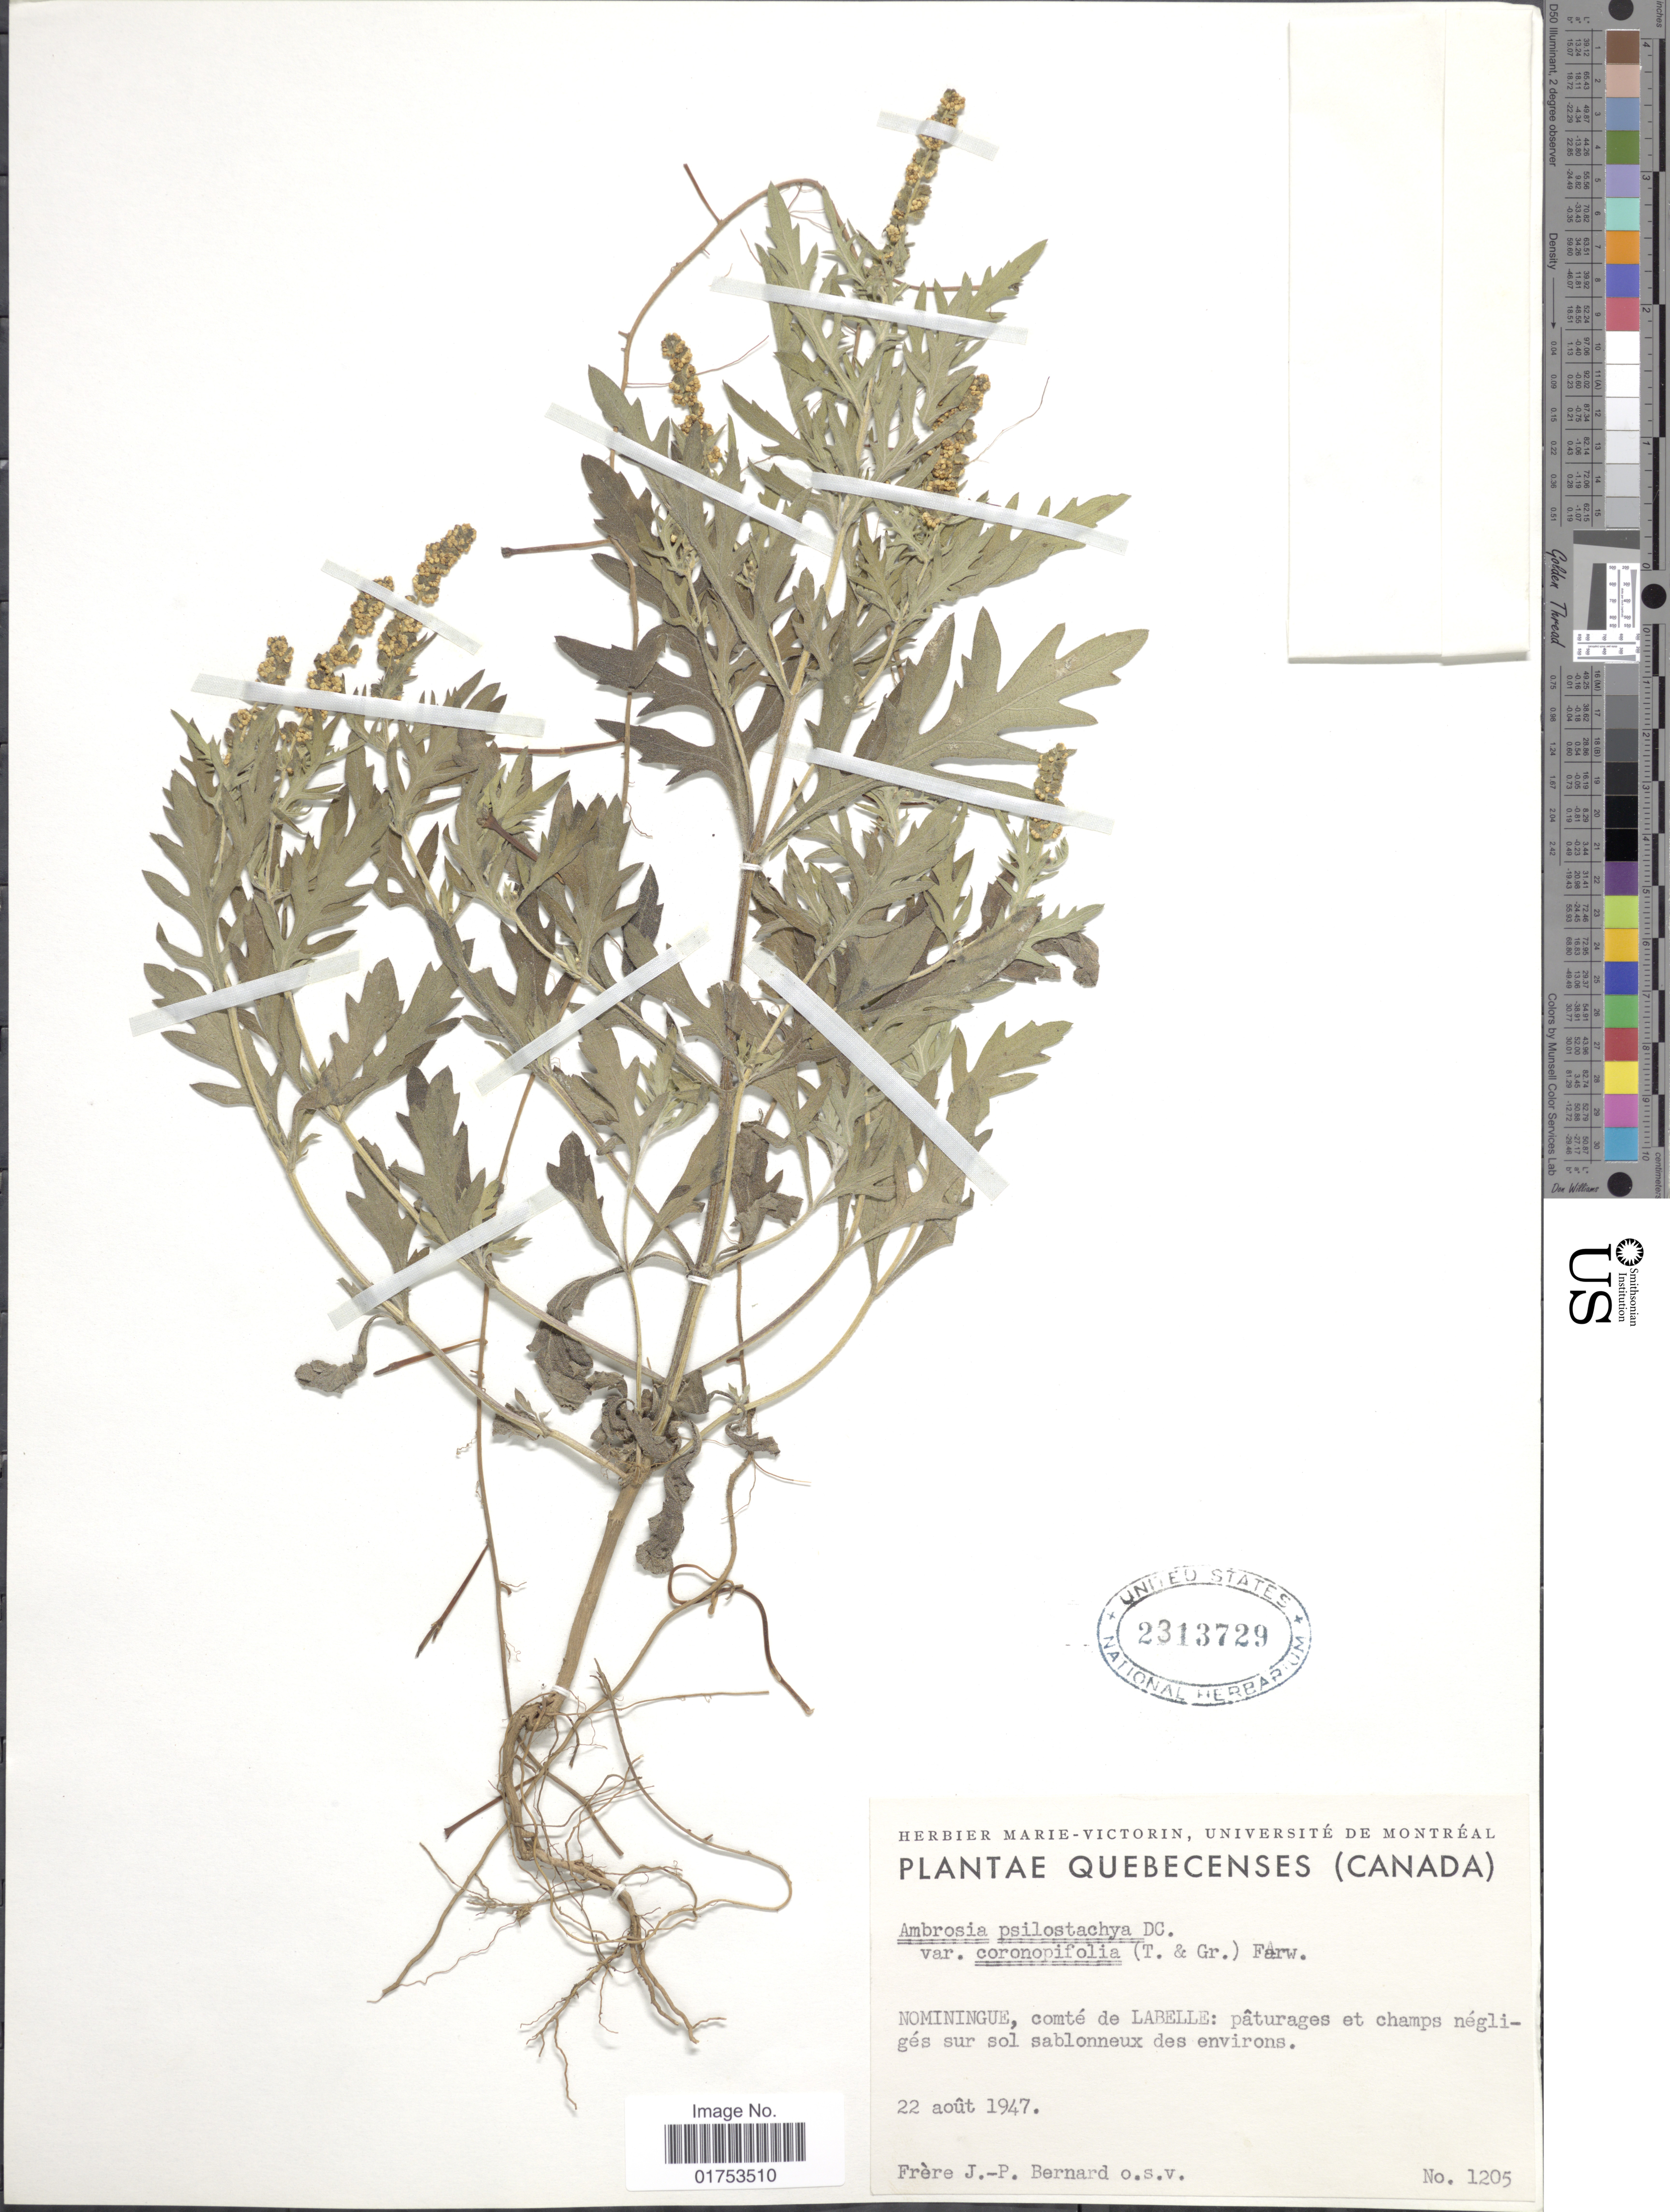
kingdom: Plantae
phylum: Tracheophyta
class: Magnoliopsida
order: Asterales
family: Asteraceae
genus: Ambrosia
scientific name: Ambrosia psilostachya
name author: DC.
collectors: F. Bernard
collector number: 1205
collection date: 1947-08-22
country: Canada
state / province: Quebec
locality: Nominingue, comte de Labelle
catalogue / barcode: US 2313729